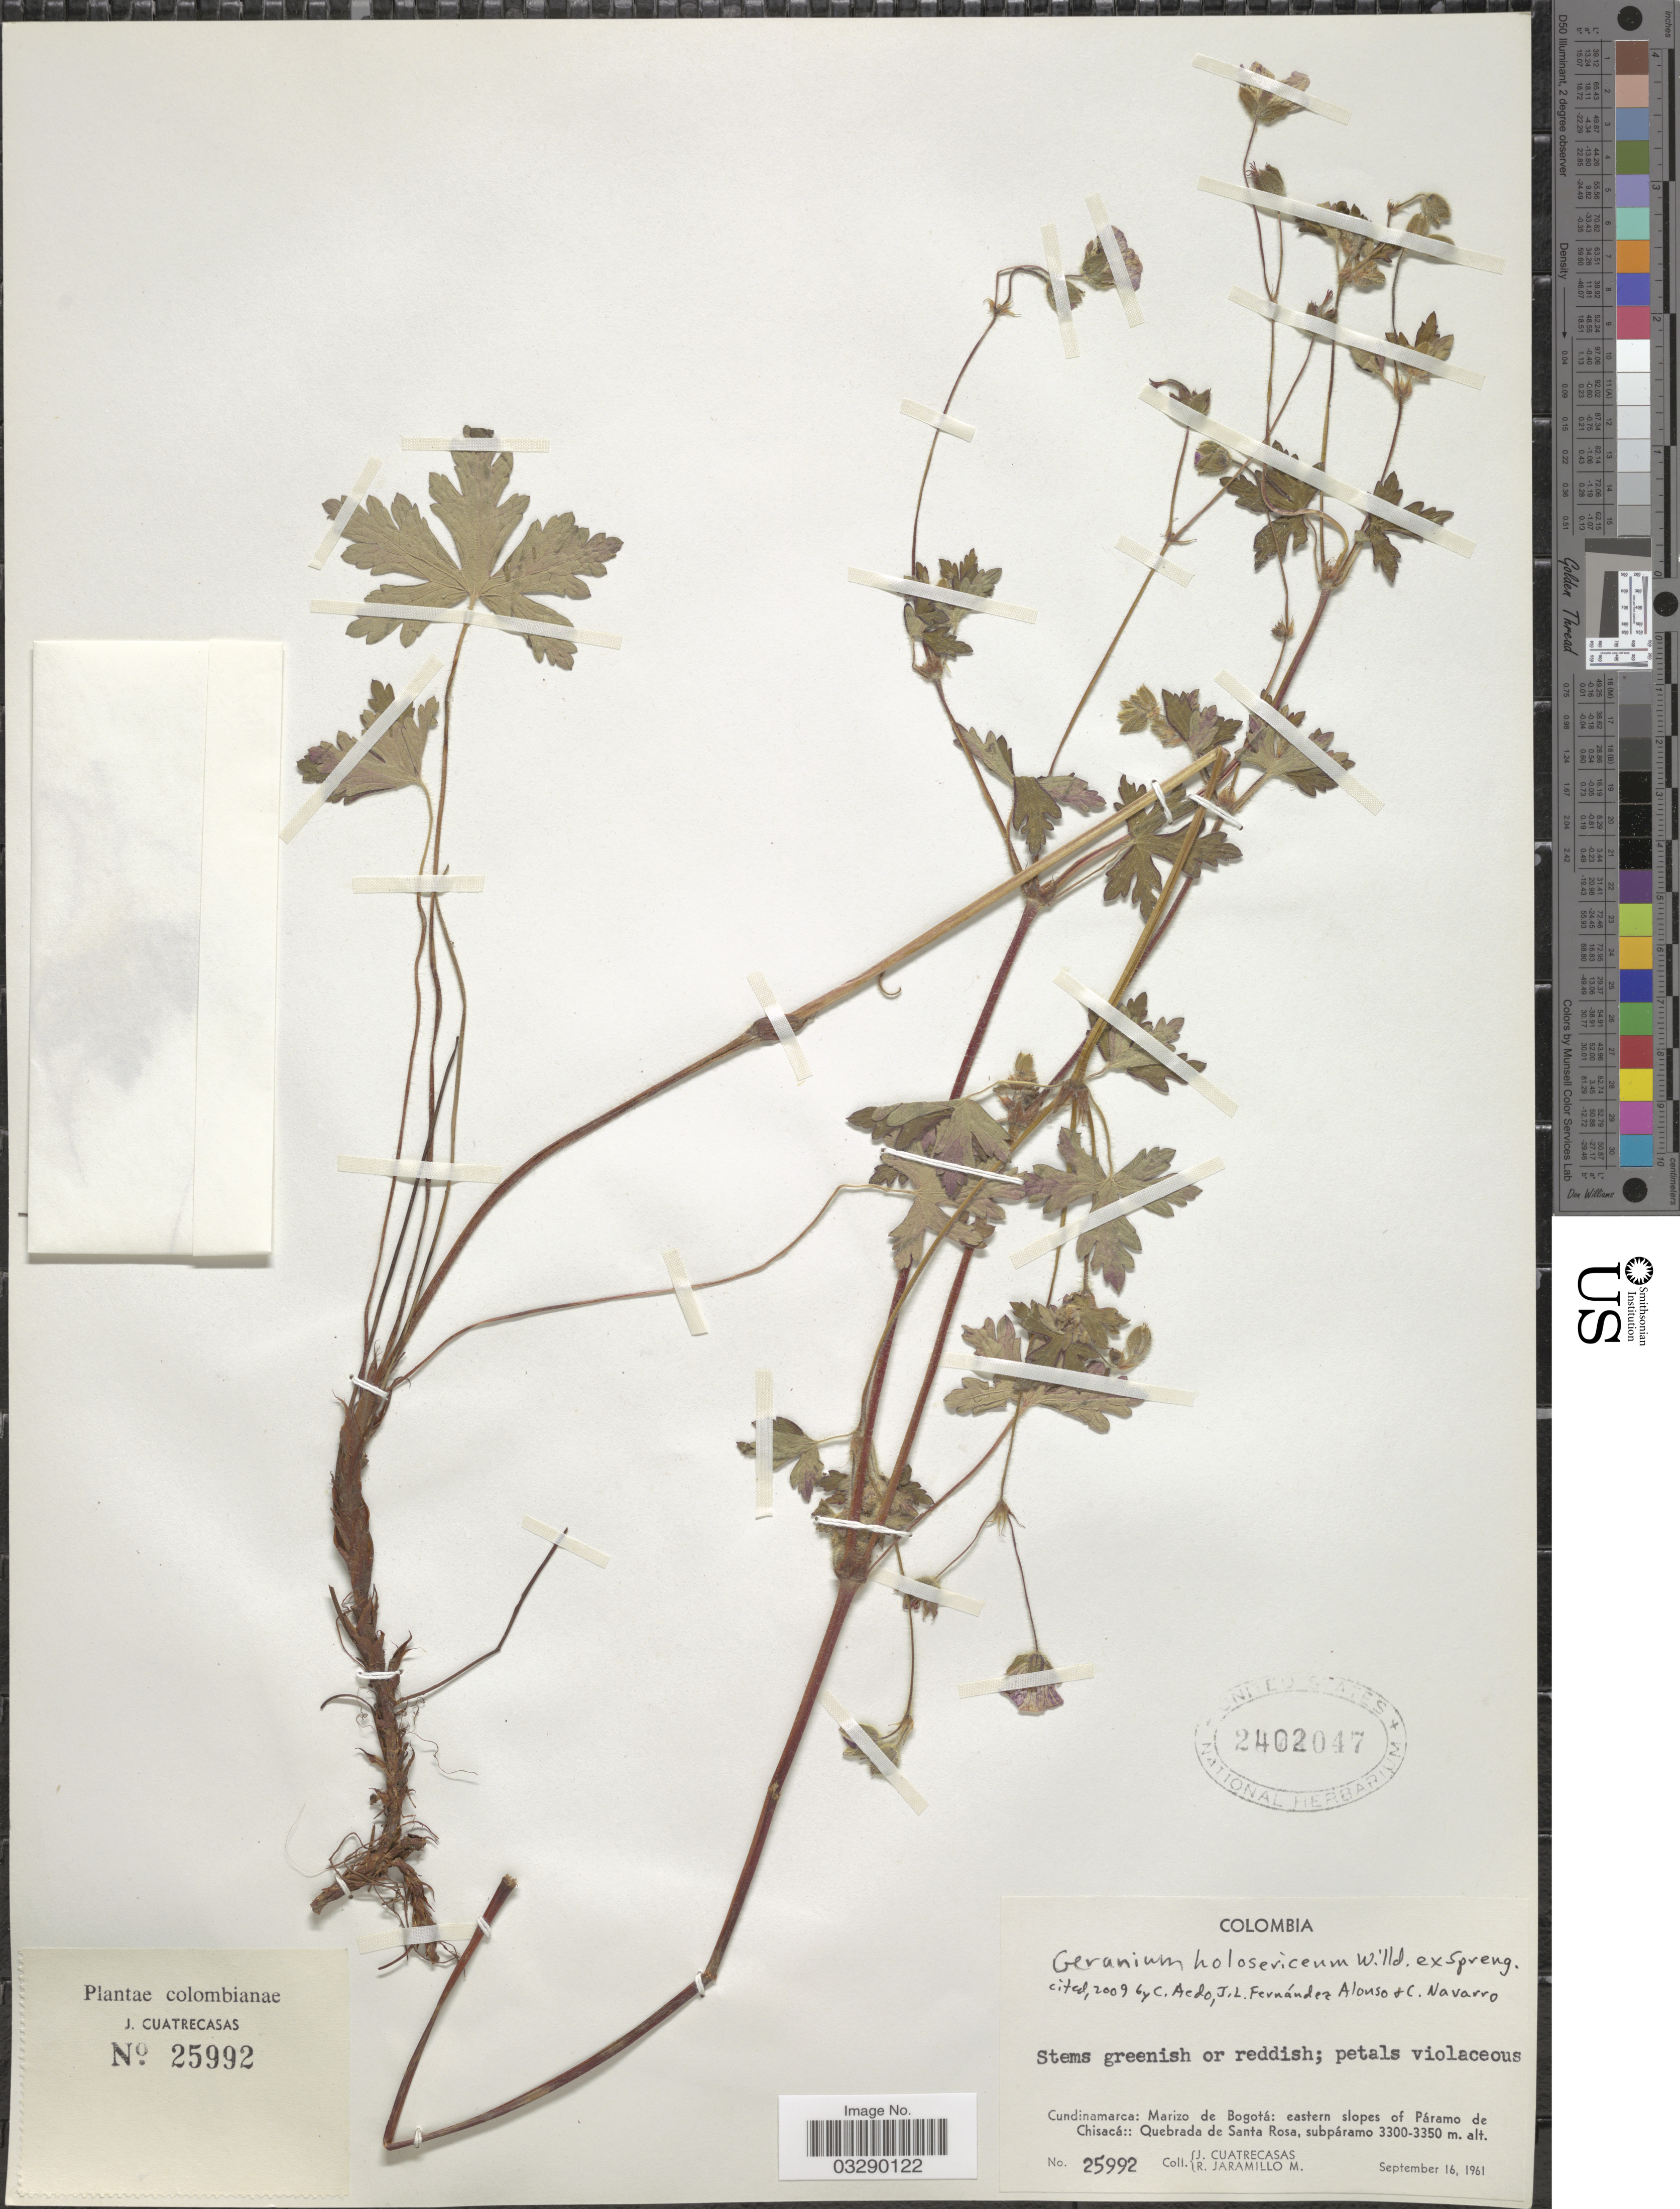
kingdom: Plantae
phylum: Tracheophyta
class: Magnoliopsida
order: Geraniales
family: Geraniaceae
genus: Geranium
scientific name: Geranium holosericeum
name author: Willd. ex Spreng.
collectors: J. Cuatrecasas & R. Jaramillo M.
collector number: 25992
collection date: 1961-09-16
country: Colombia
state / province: Cundinamarca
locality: Marizo de Bogotá: eastern slopes of Páramo de Chisacá:: Quebrada de Santa Rosa, subpáramo.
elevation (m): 3300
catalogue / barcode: US 2402047